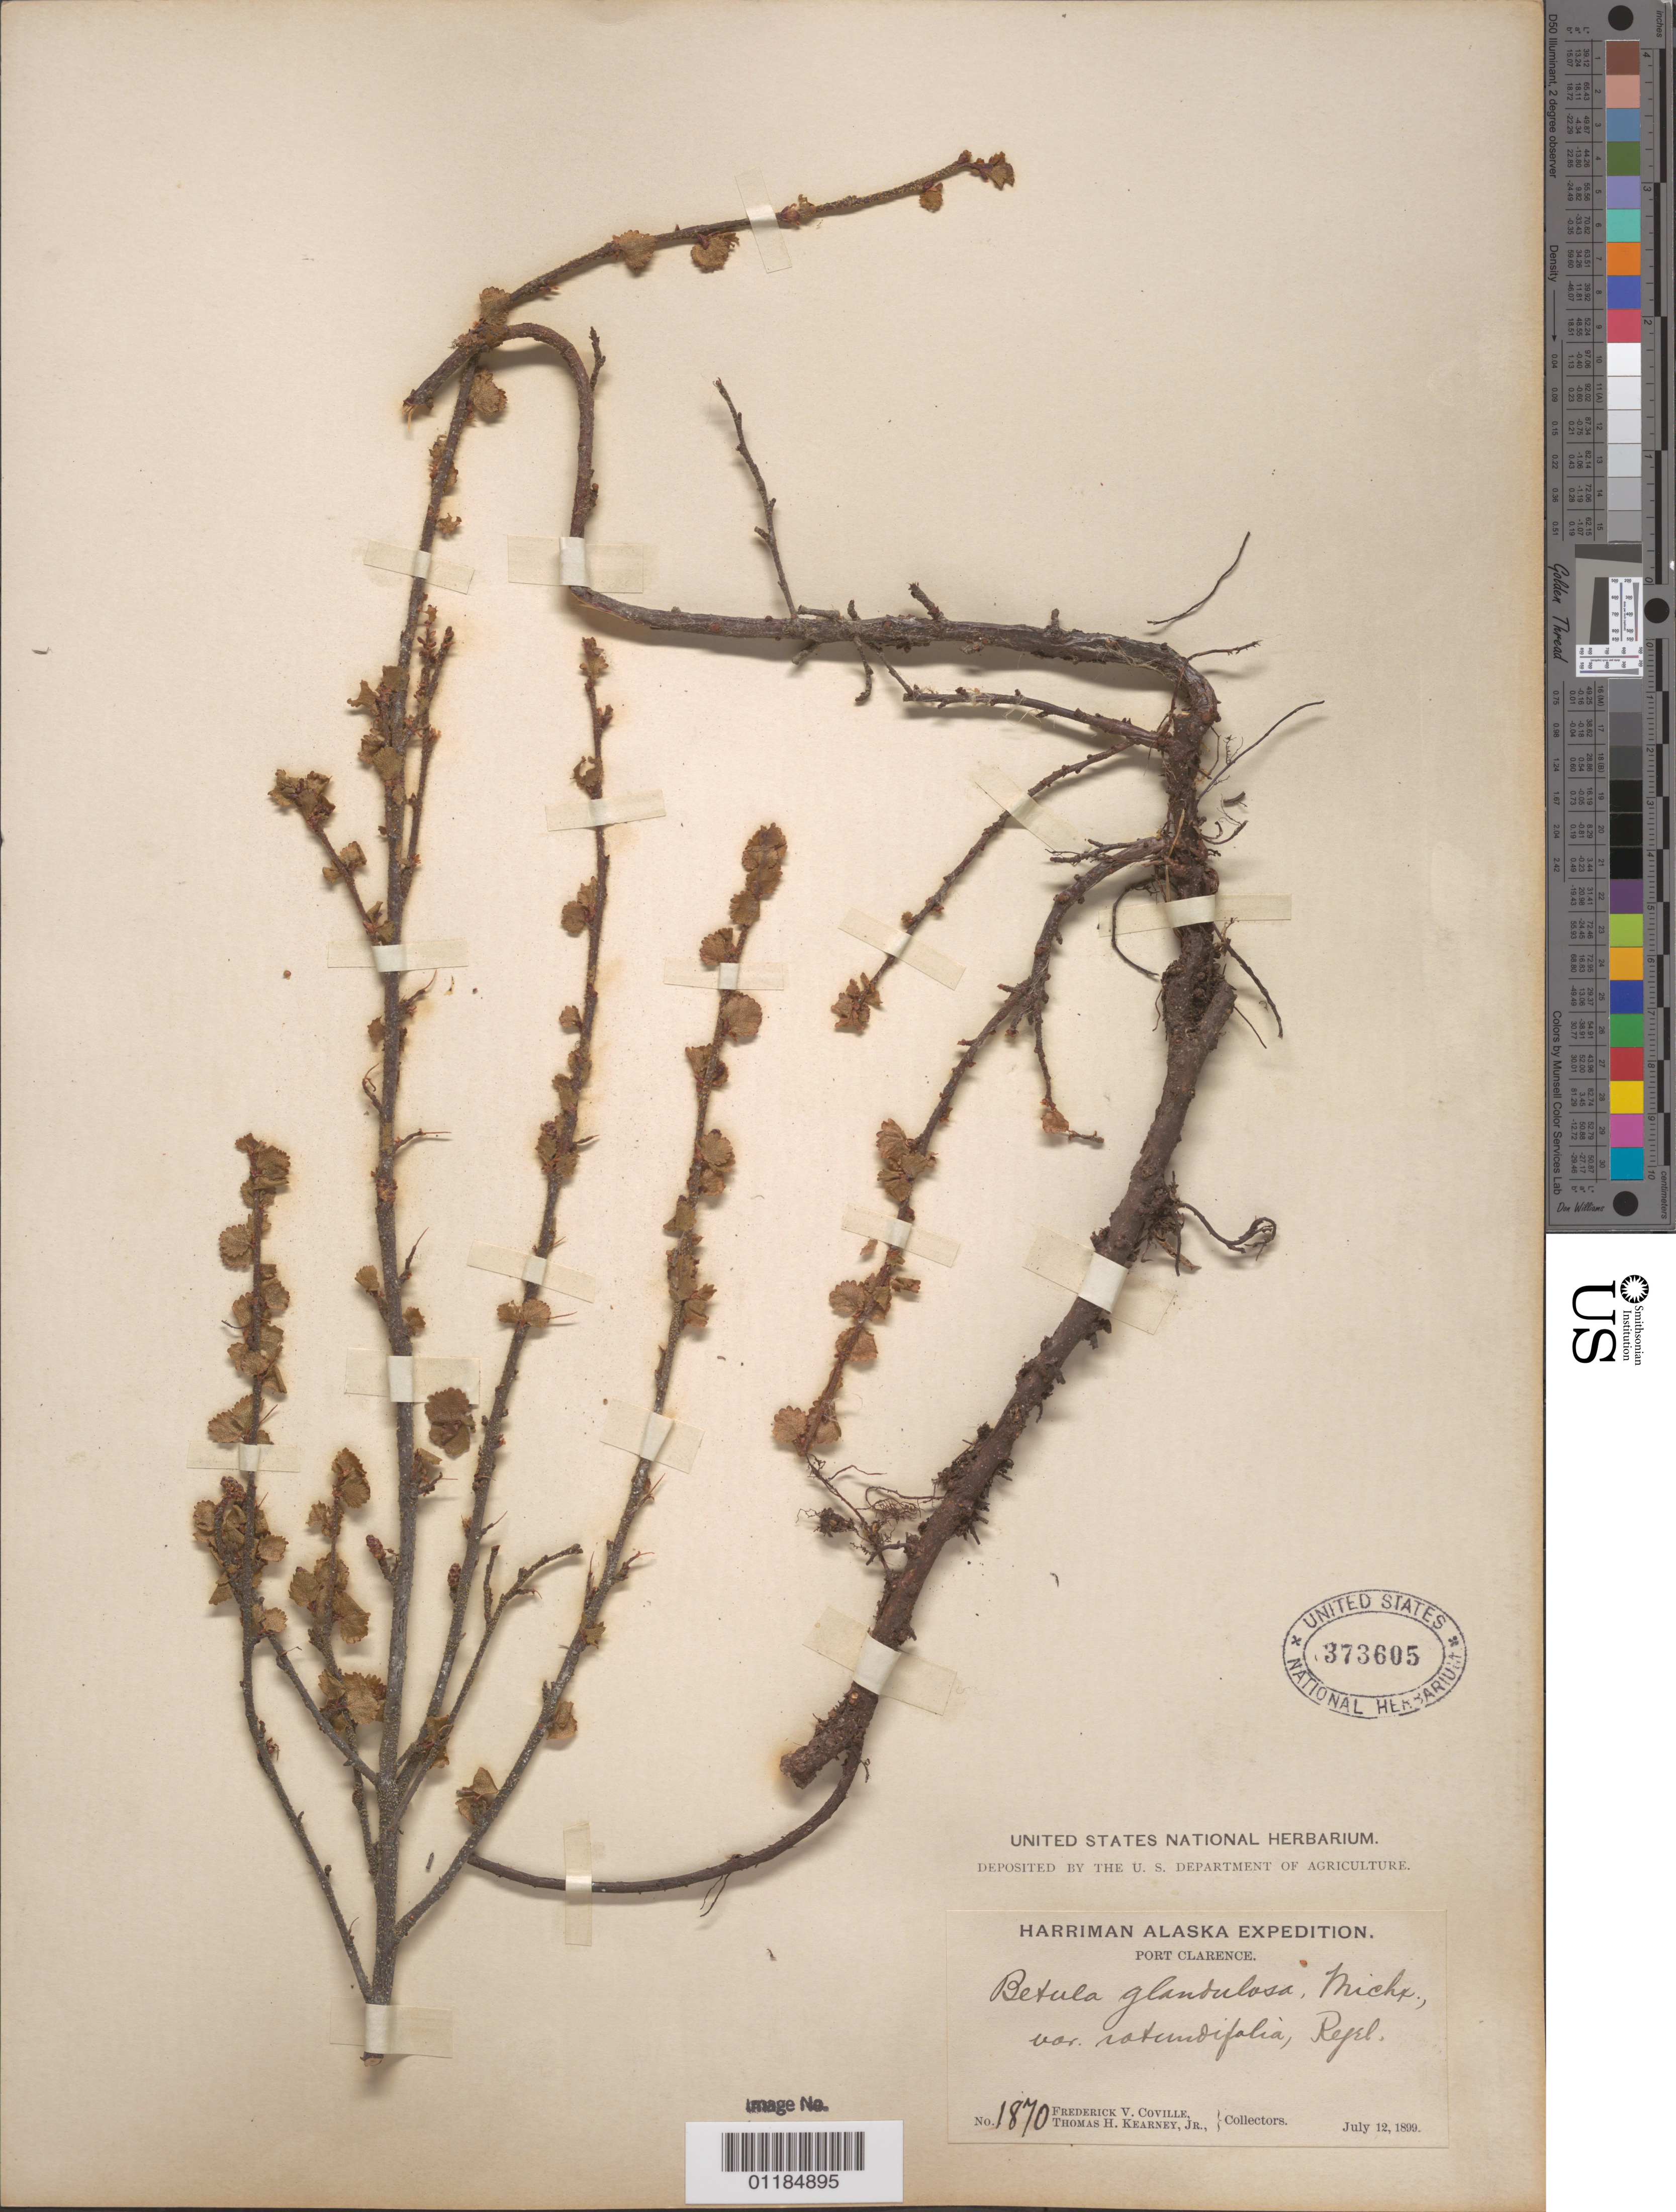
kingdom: Plantae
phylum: Tracheophyta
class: Magnoliopsida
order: Fagales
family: Betulaceae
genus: Betula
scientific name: Betula glandulosa var. rotundifolia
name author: (Spach) Regel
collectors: F. V. Coville & T. H. Kearney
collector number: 1870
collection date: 1899-07-12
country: United States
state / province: Alaska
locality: Port Clarence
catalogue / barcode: US 373605